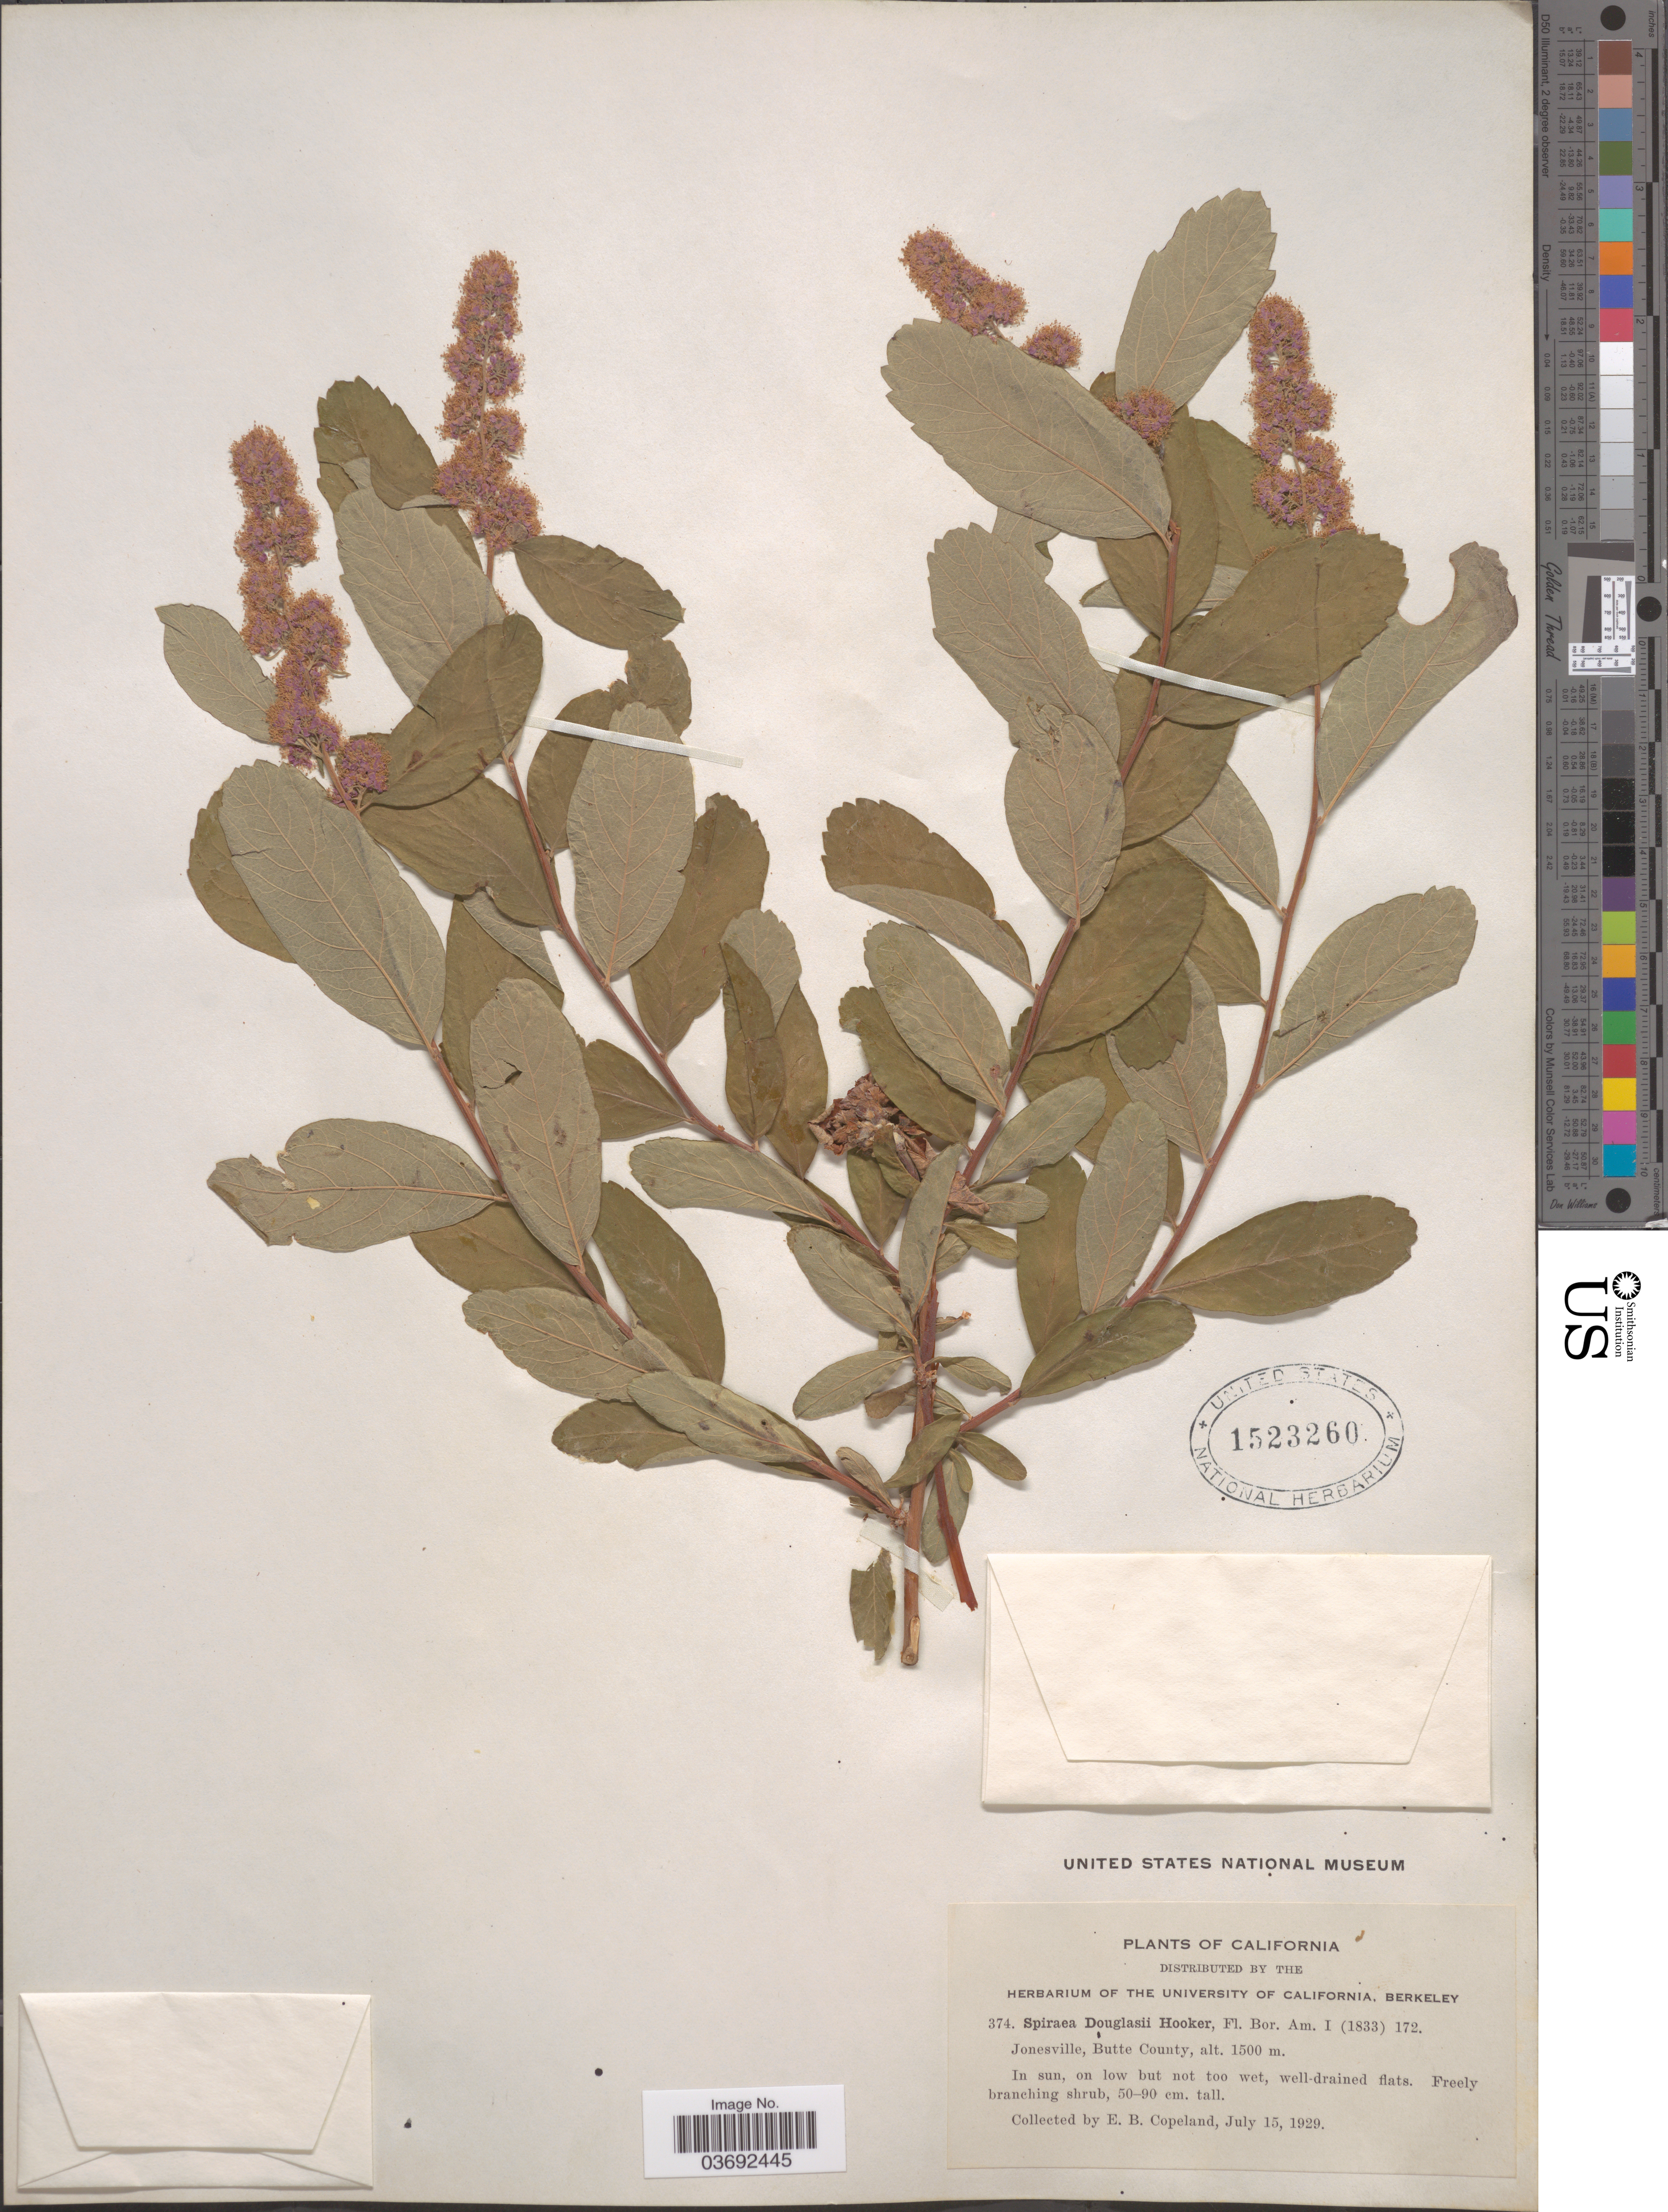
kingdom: Plantae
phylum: Tracheophyta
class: Magnoliopsida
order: Rosales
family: Rosaceae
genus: Spiraea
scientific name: Spiraea douglasii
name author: Hook.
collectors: E. B. Copeland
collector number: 374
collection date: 1929-07-15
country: United States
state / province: California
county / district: Butte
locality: Jonesville, Butte County.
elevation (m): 1500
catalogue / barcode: US 1523260